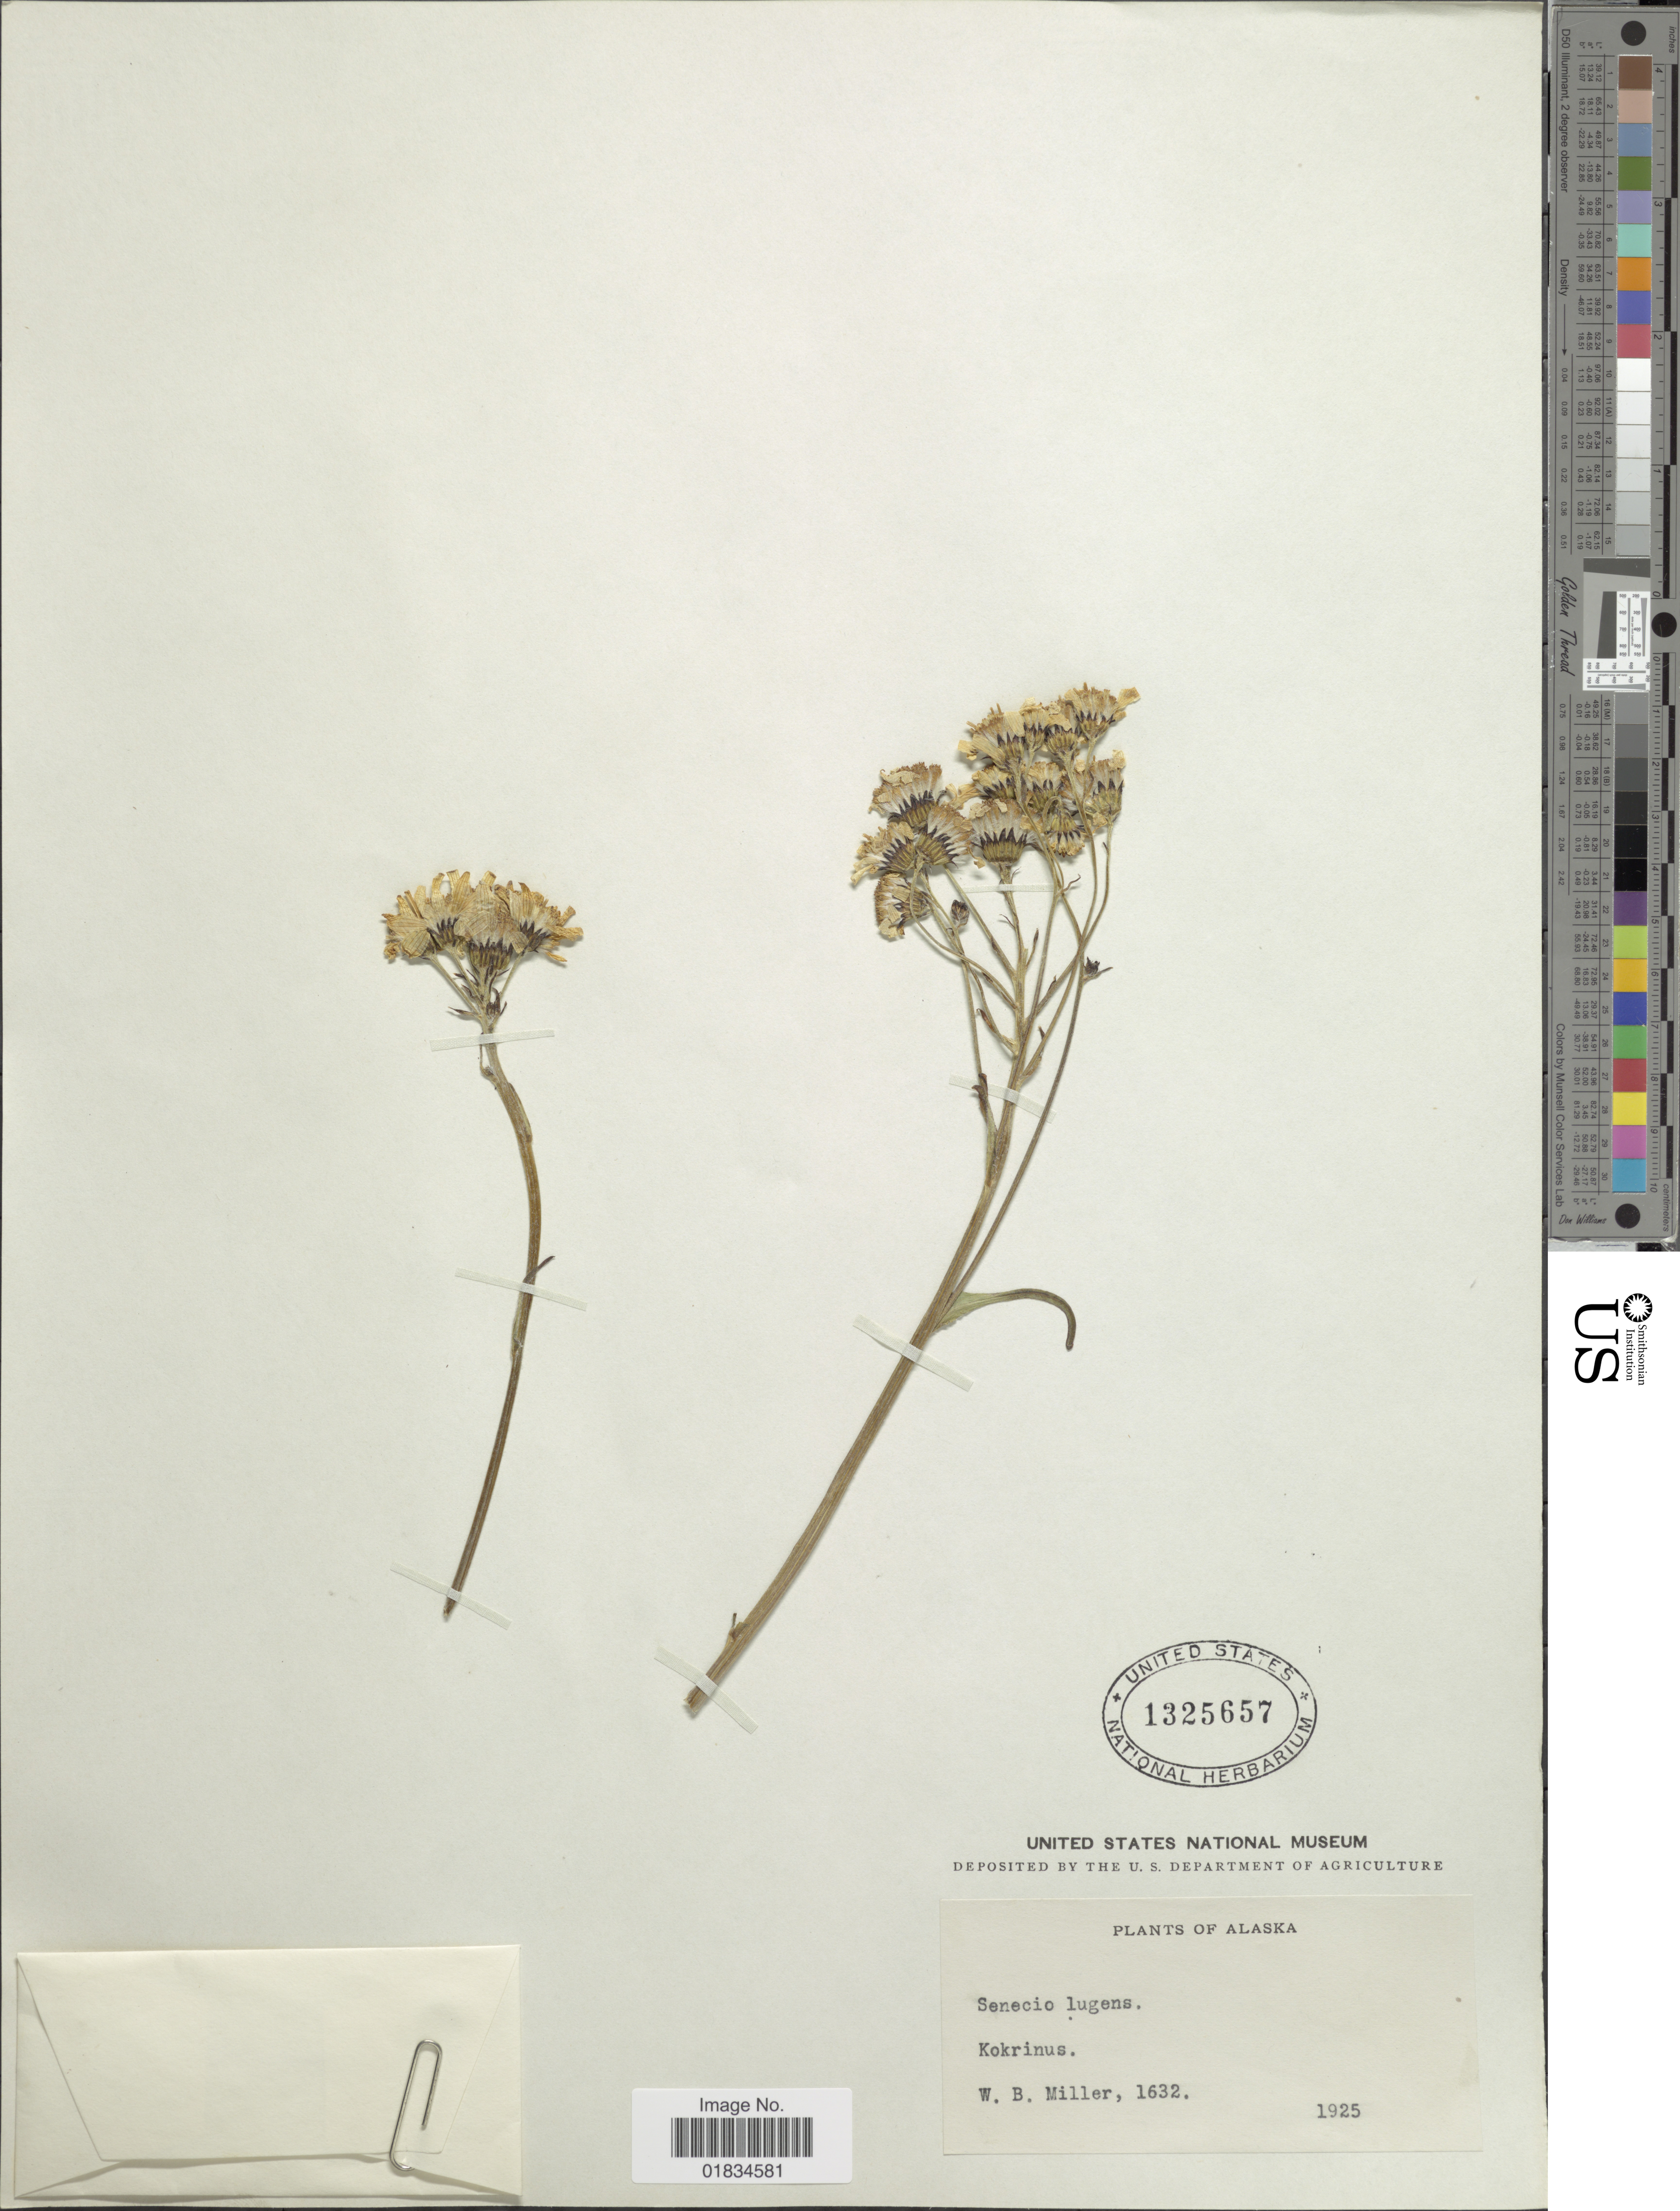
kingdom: Plantae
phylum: Tracheophyta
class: Magnoliopsida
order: Asterales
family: Asteraceae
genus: Senecio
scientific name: Senecio lugens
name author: Richardson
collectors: W. Miller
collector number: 1632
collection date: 1925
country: United States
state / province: Alaska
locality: Kokrinus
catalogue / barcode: US 1325657